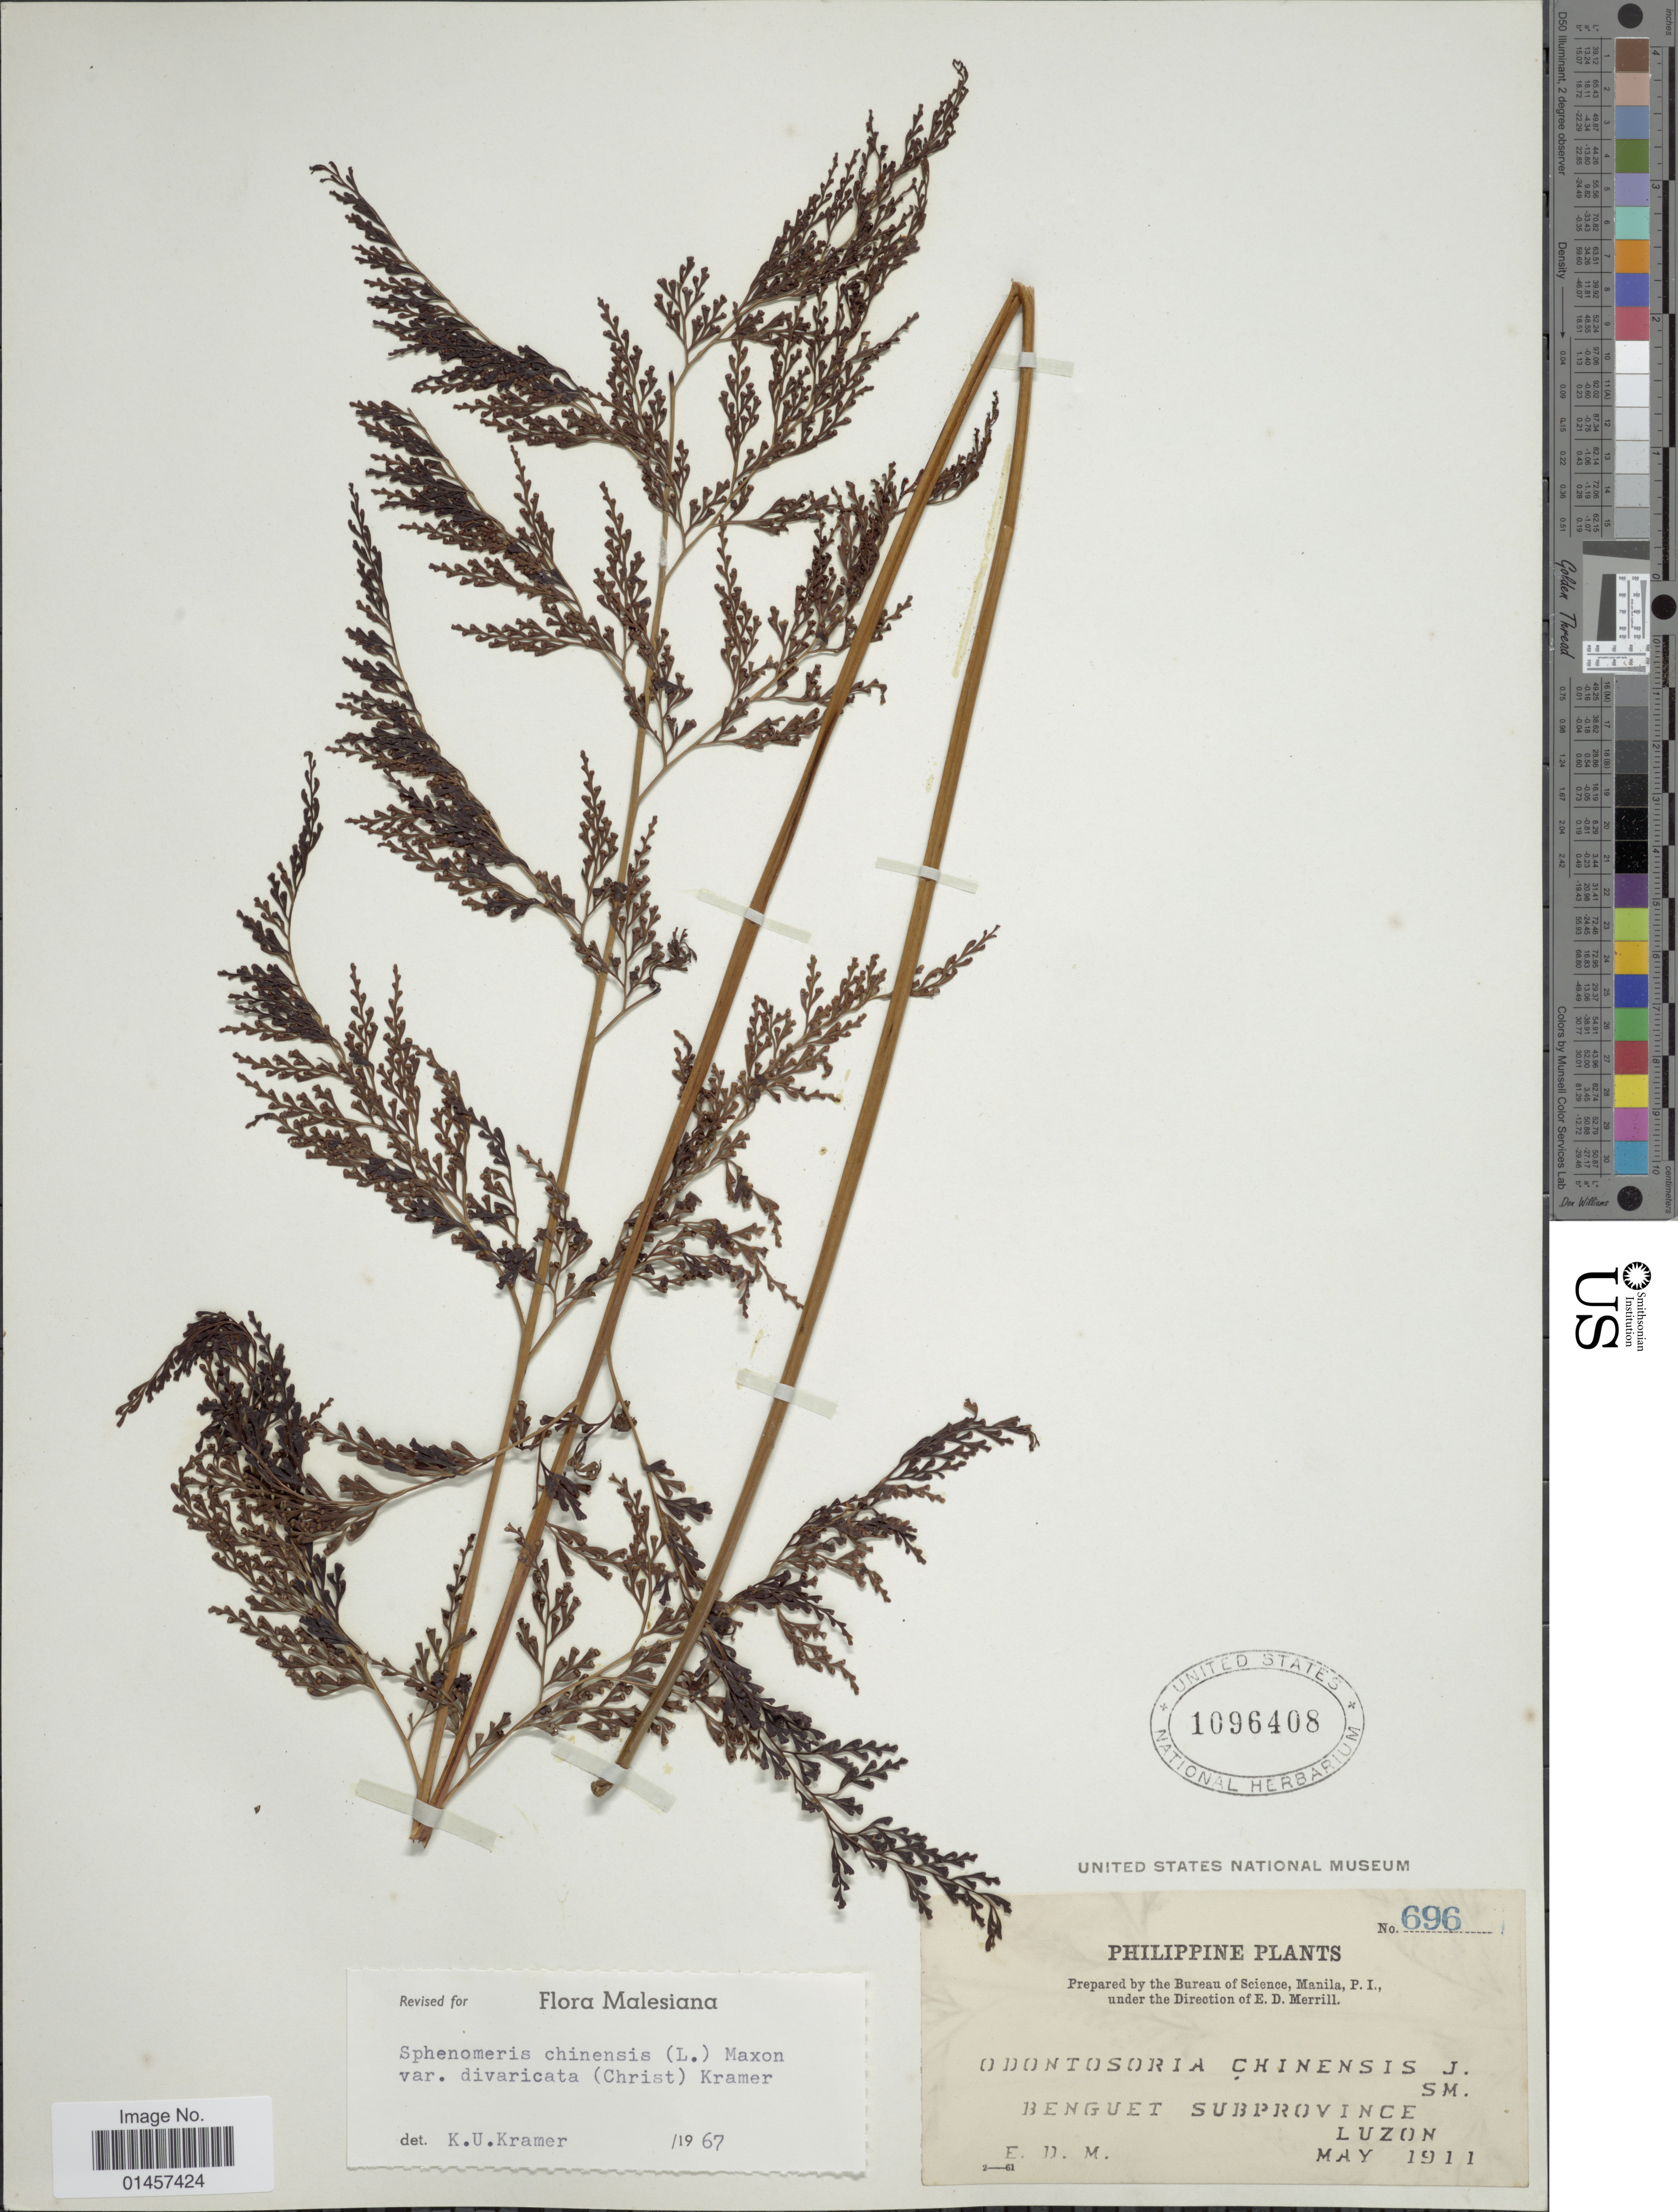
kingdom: Plantae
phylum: Tracheophyta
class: Polypodiopsida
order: Polypodiales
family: Lindsaeaceae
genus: Sphenomeris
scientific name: Sphenomeris chinensis var. chinensis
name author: (L.) Maxon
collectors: E. D. Merrill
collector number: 696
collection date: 1911-05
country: Philippines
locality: Benguet Subprovince, Luzon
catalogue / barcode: US 1096408